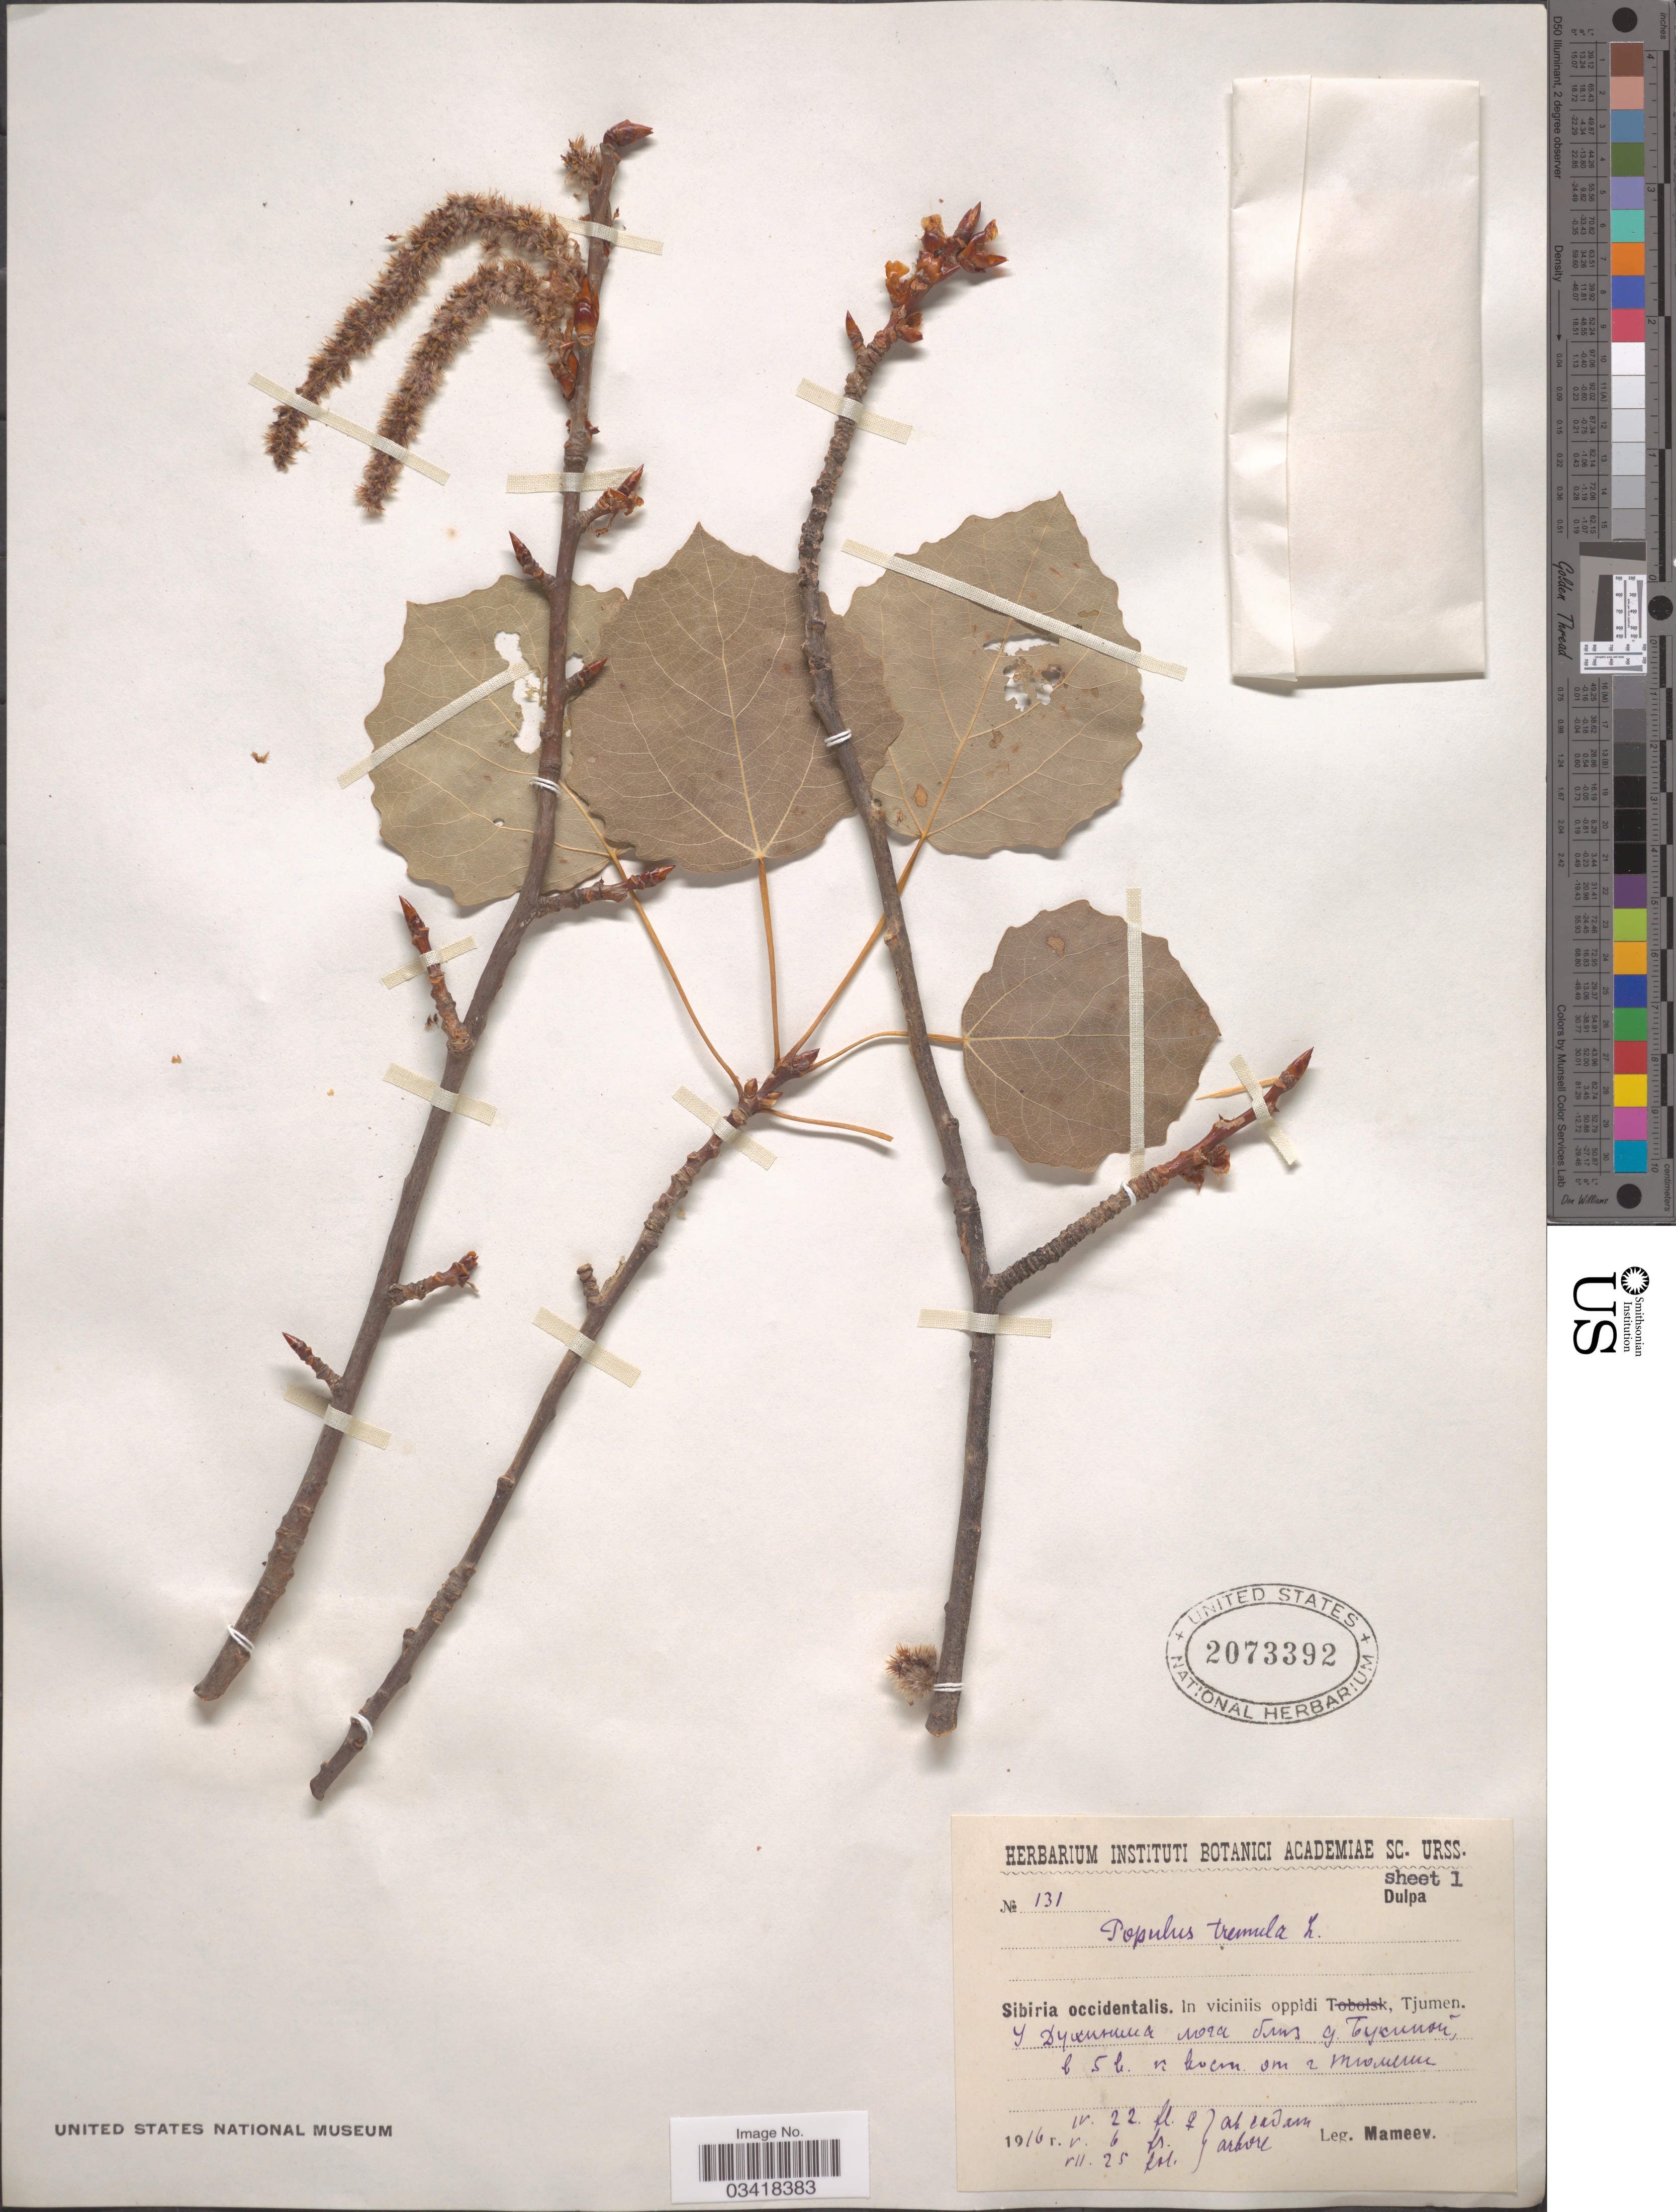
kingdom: Plantae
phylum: Tracheophyta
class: Magnoliopsida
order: Malpighiales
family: Salicaceae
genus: Populus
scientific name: Populus tremula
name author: L.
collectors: Mameev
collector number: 131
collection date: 1916-04-22/1916-07-25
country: Russian Federation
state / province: Tyumen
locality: Sibiria occidentalis. In viciniis oppidi, Tjumen.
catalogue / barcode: US 2073392